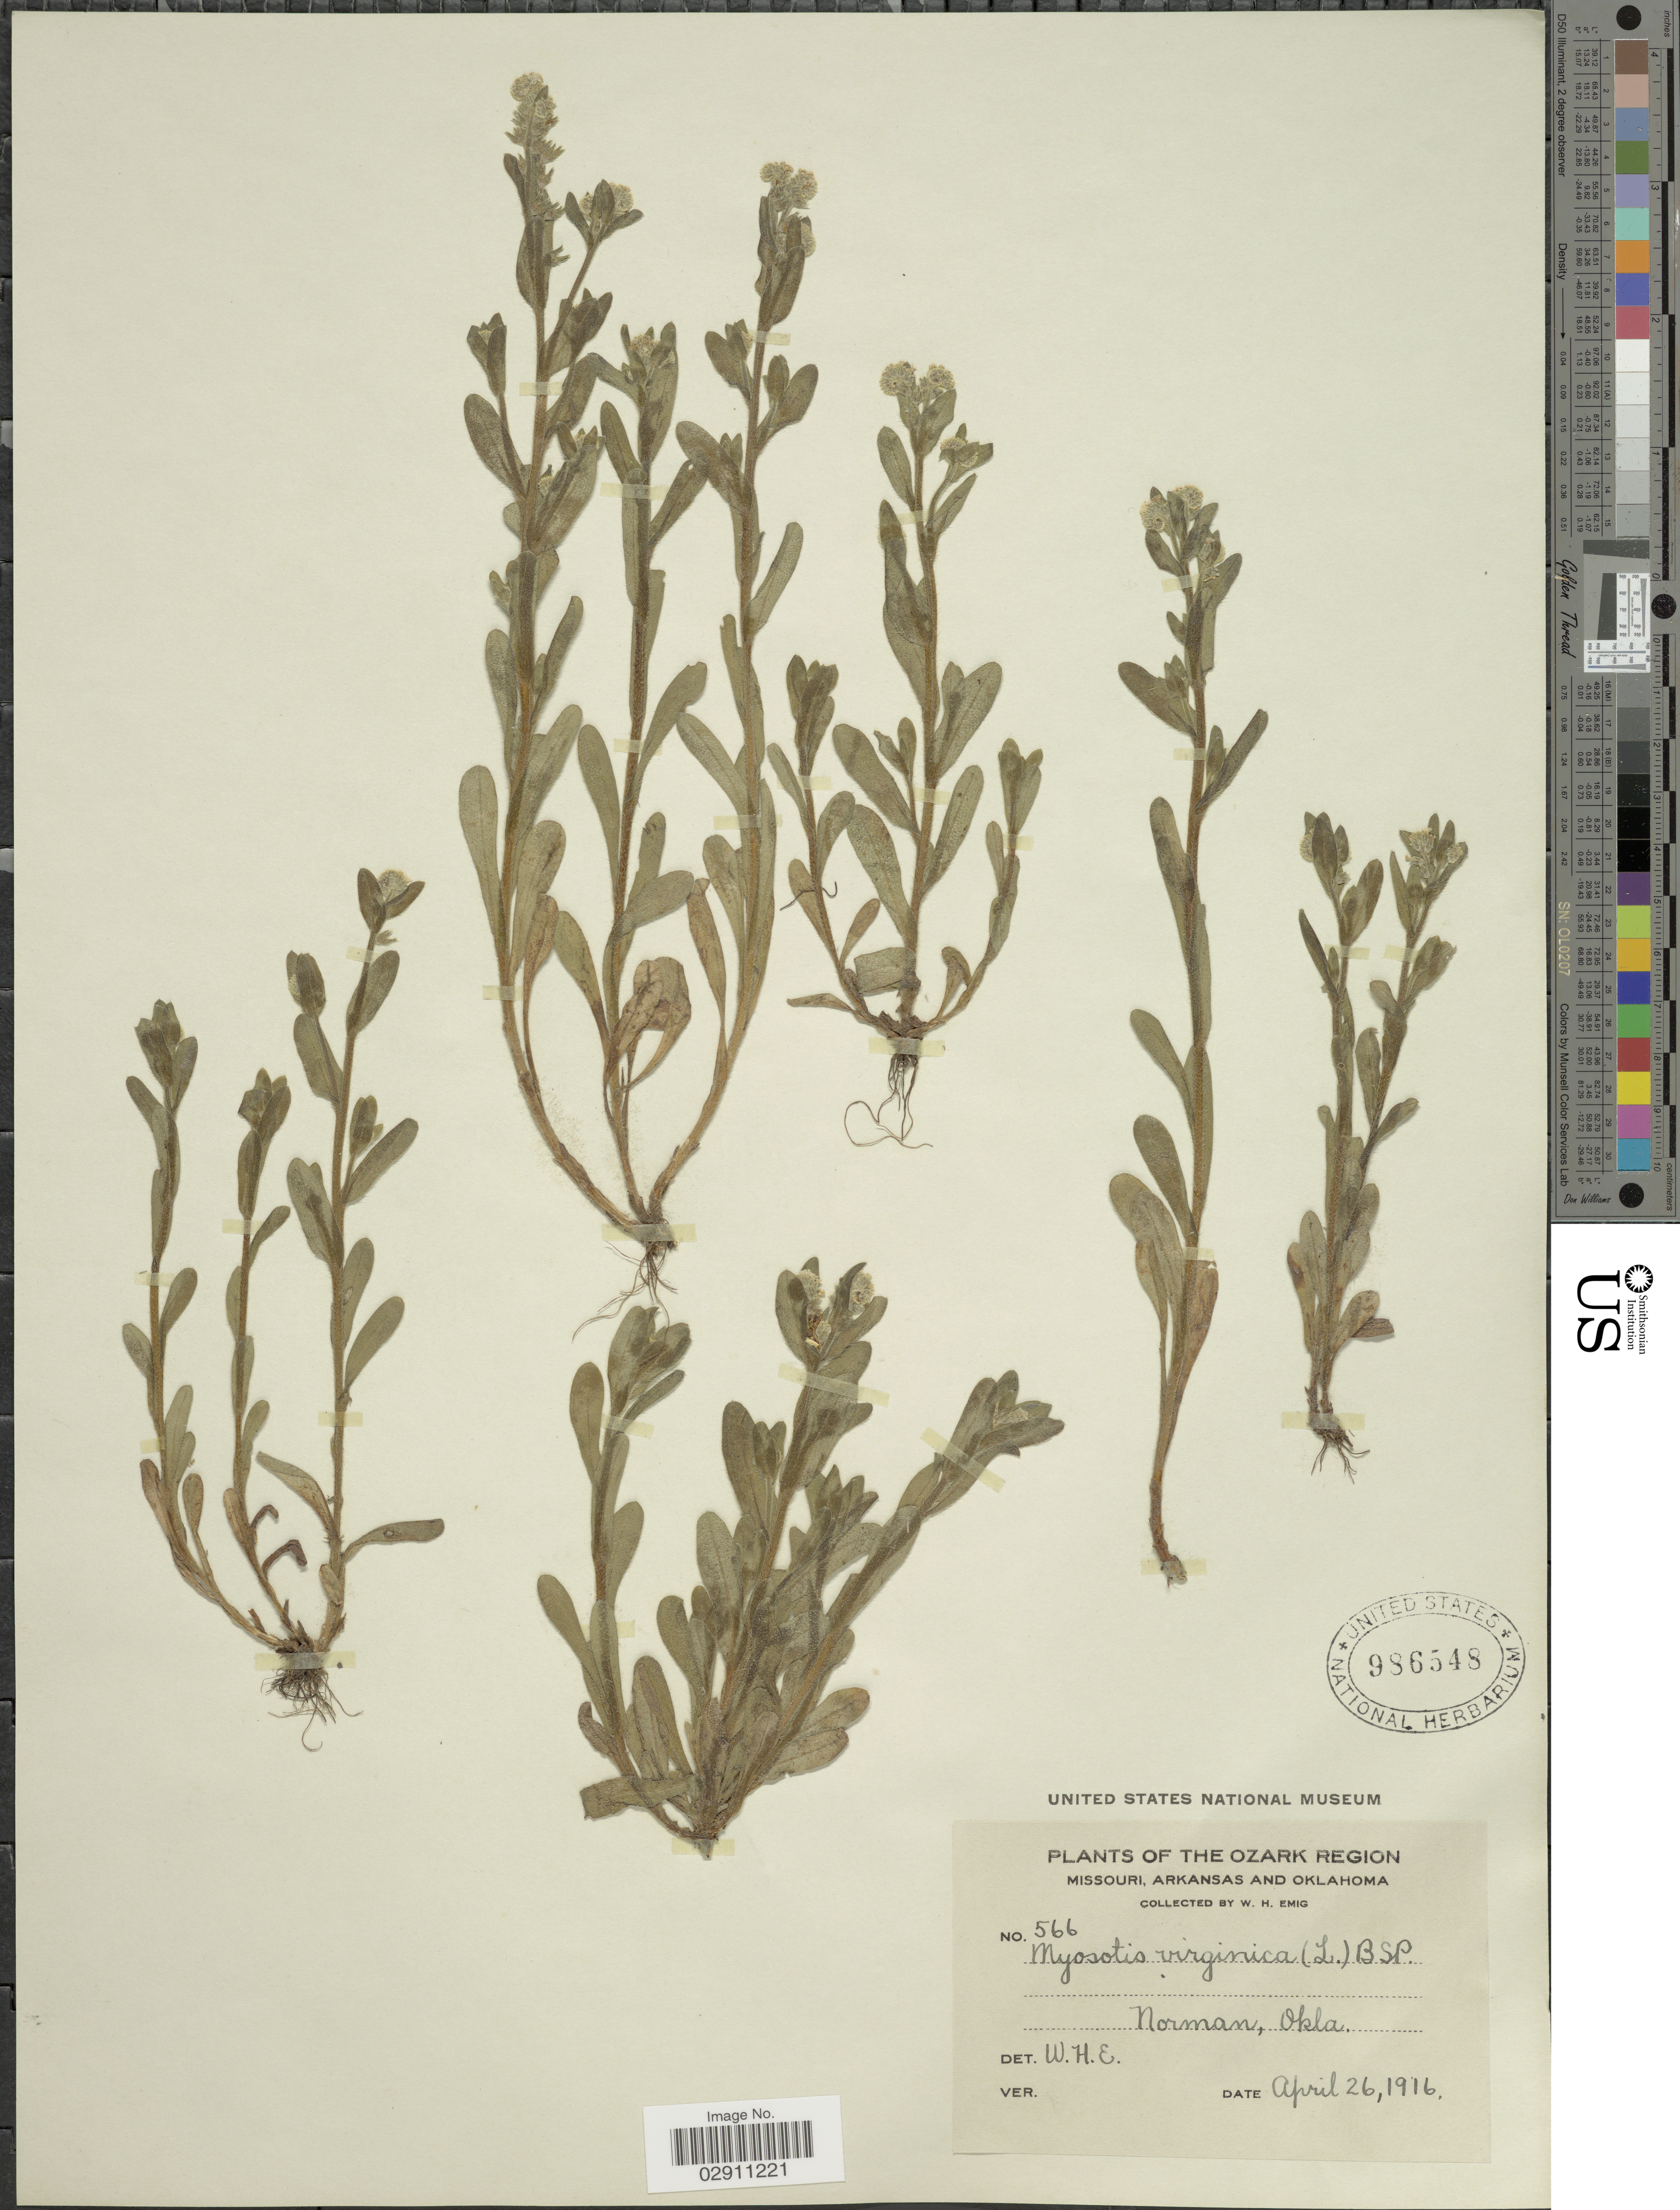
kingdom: Plantae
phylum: Tracheophyta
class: Magnoliopsida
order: Boraginales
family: Boraginaceae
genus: Myosotis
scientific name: Myosotis verna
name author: Nutt.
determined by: Goldman, Doug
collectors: W. H. Emig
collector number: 566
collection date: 1916-04-26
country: United States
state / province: Oklahoma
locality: The Orzak Region, Norman.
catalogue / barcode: US 986548